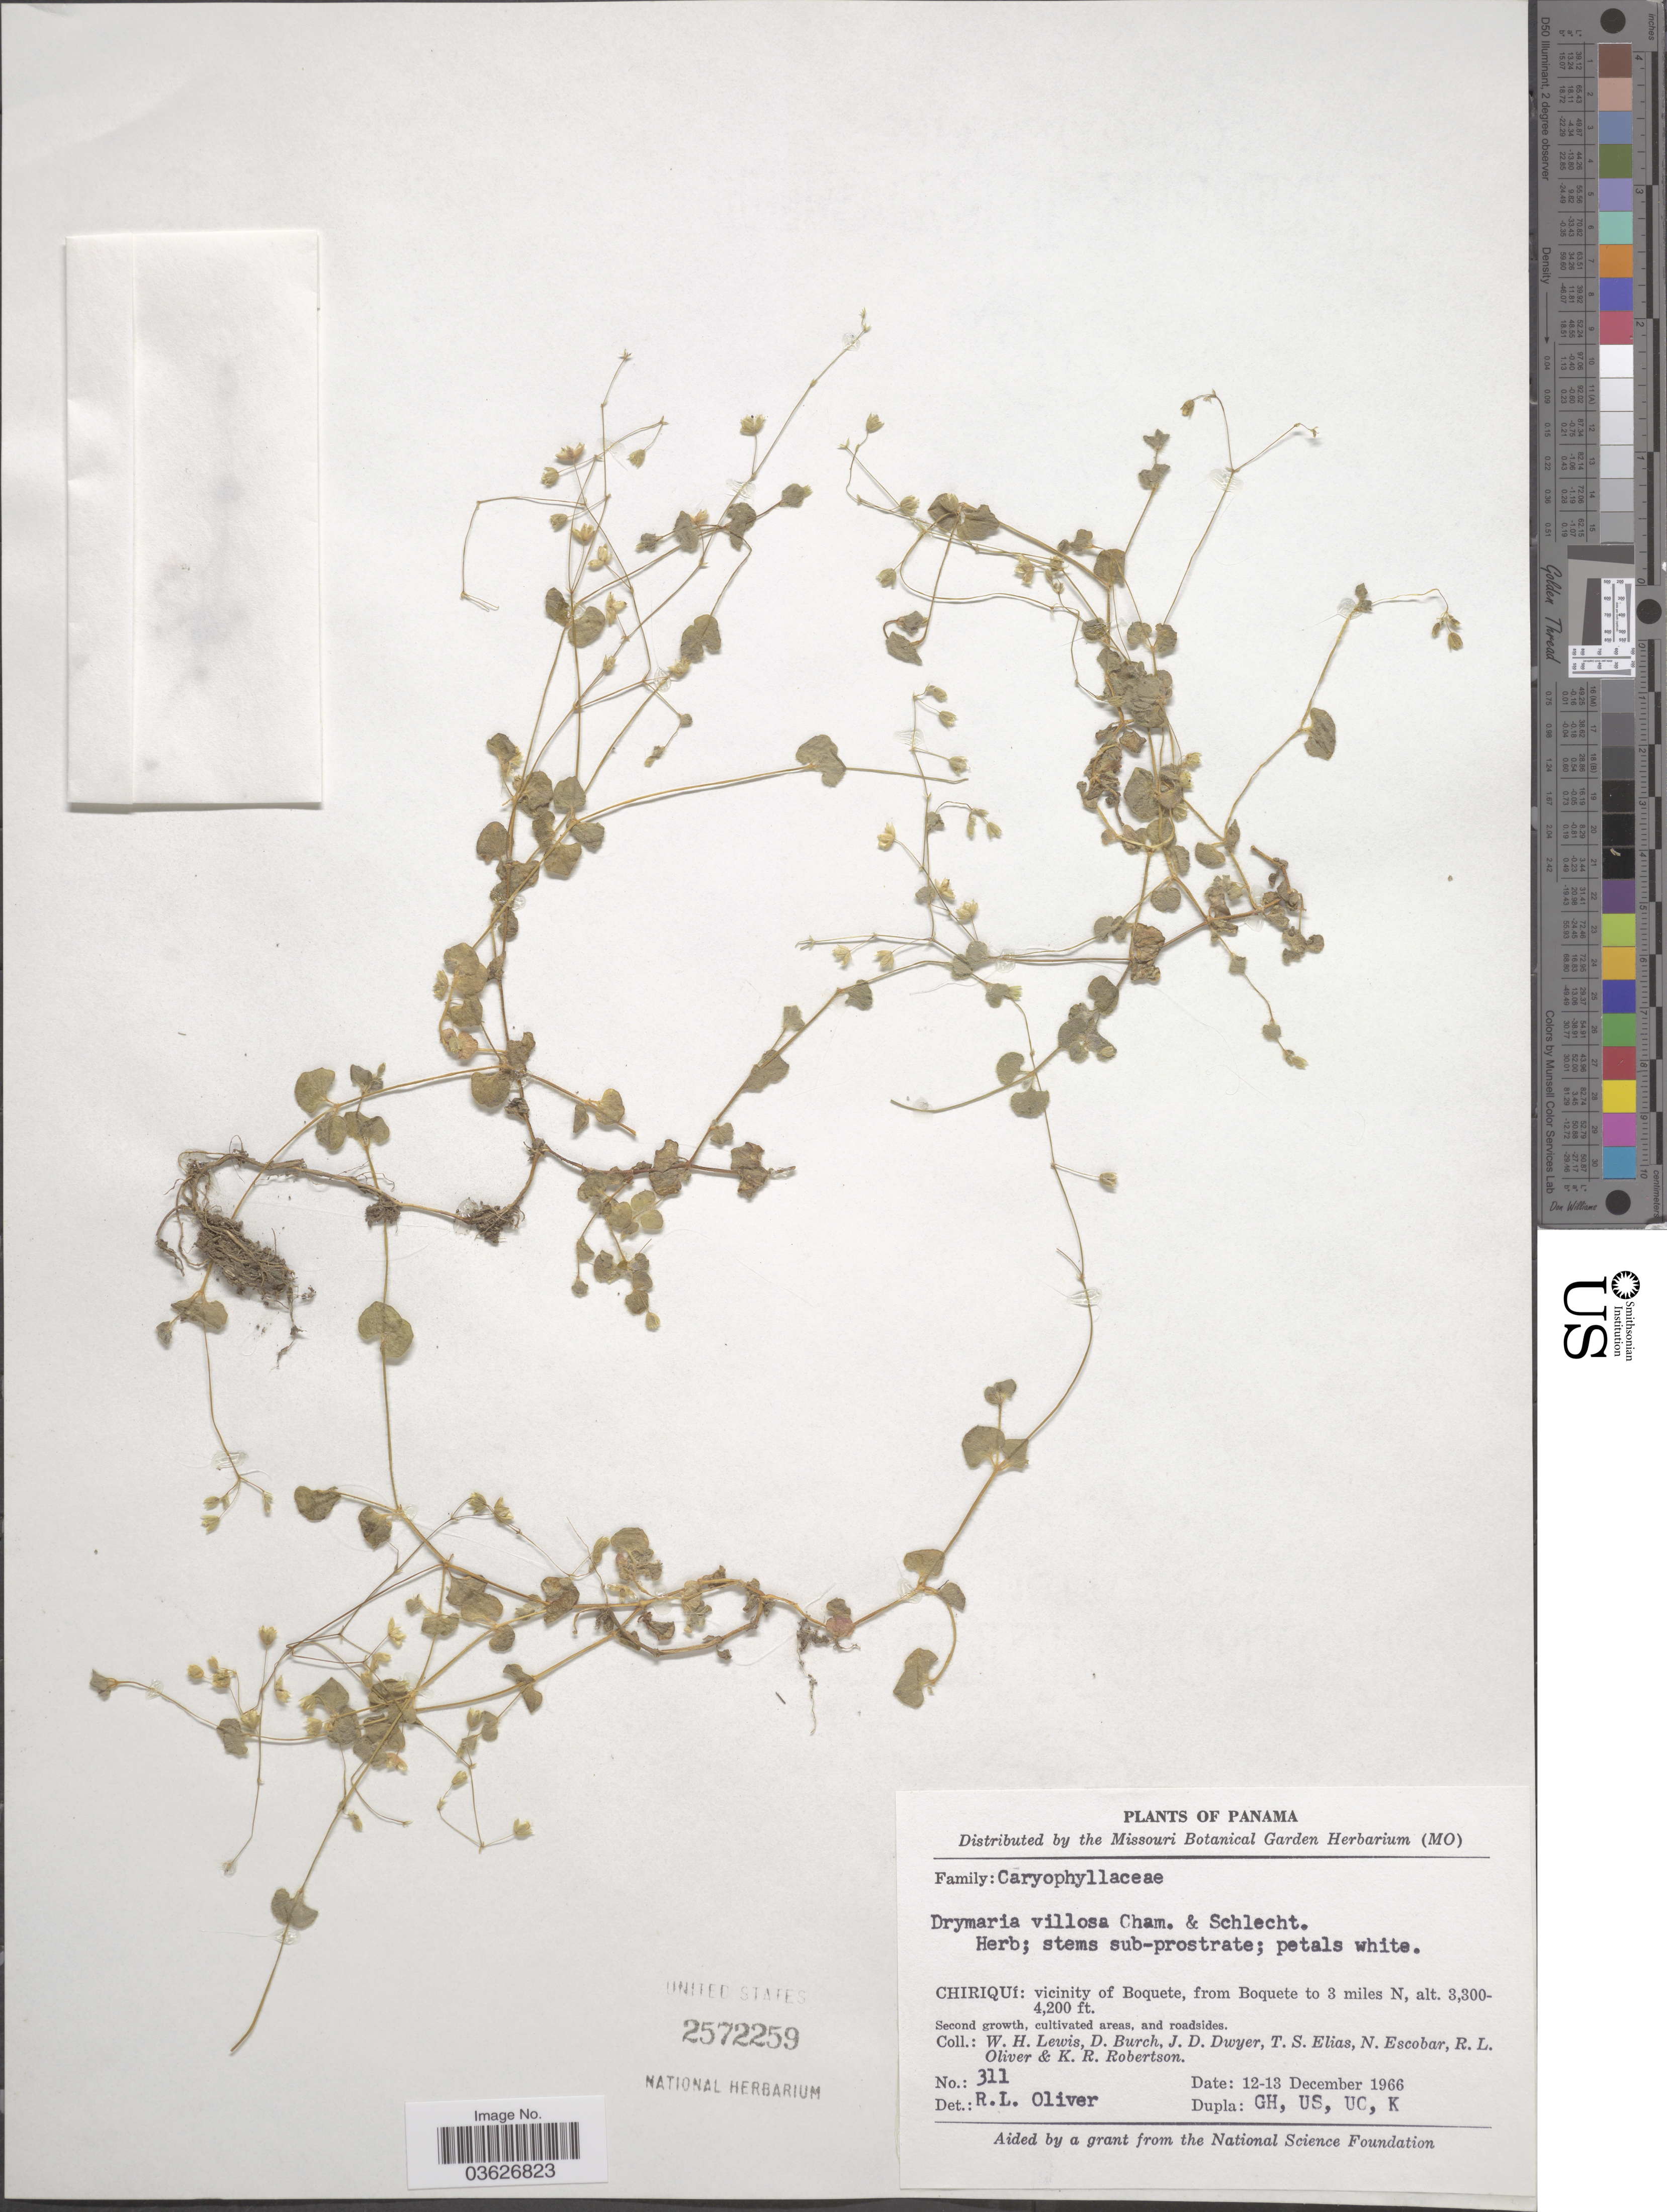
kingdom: Plantae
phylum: Tracheophyta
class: Magnoliopsida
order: Caryophyllales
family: Caryophyllaceae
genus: Drymaria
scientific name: Drymaria villosa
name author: Cham. & Schltdl.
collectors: W. H. Lewis, D. Burch, J. D. Dwyer, T. S. Elias & et al.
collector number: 311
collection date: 1966-12-12/1966-12-13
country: Panama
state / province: Chiriqui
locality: Vicinity of Boquete, from Boquete to 3 miles N.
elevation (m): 1006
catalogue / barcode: US 2572259